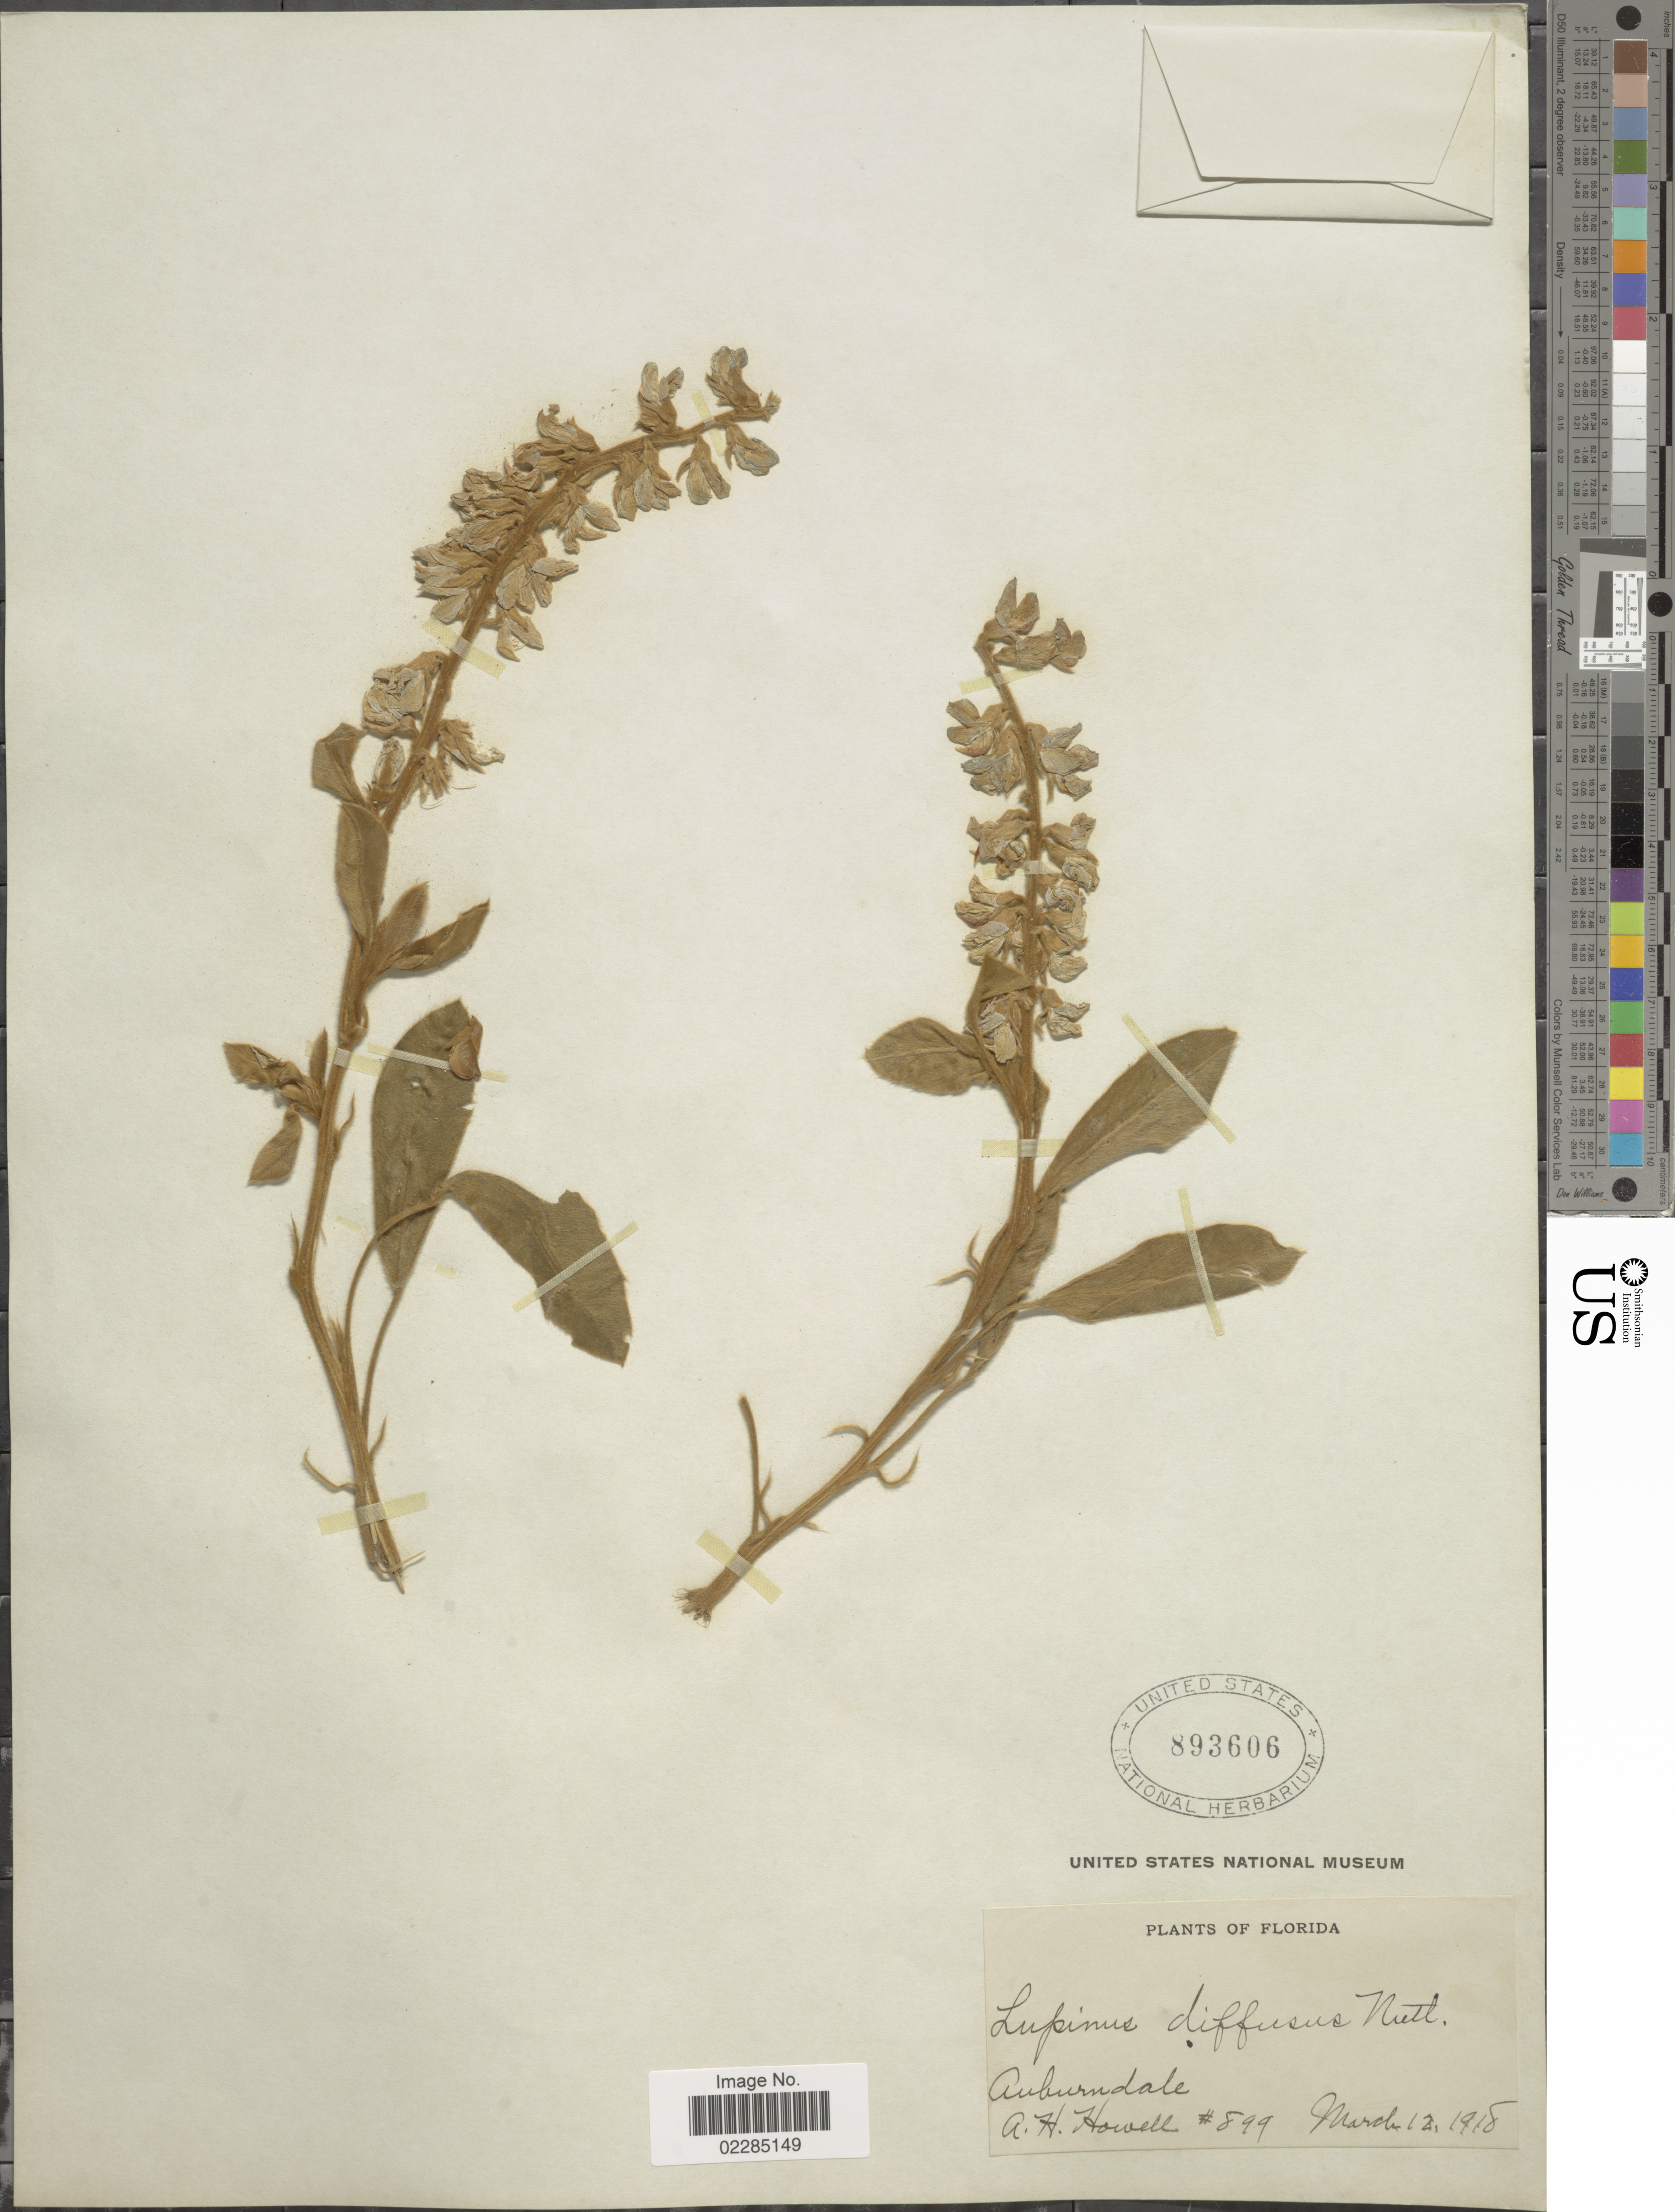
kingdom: Plantae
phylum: Tracheophyta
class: Magnoliopsida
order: Fabales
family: Fabaceae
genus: Lupinus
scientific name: Lupinus diffusus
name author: Nutt.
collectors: A. Howell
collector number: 899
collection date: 1918-03-12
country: United States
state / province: Florida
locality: Auburndale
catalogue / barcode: US 893606